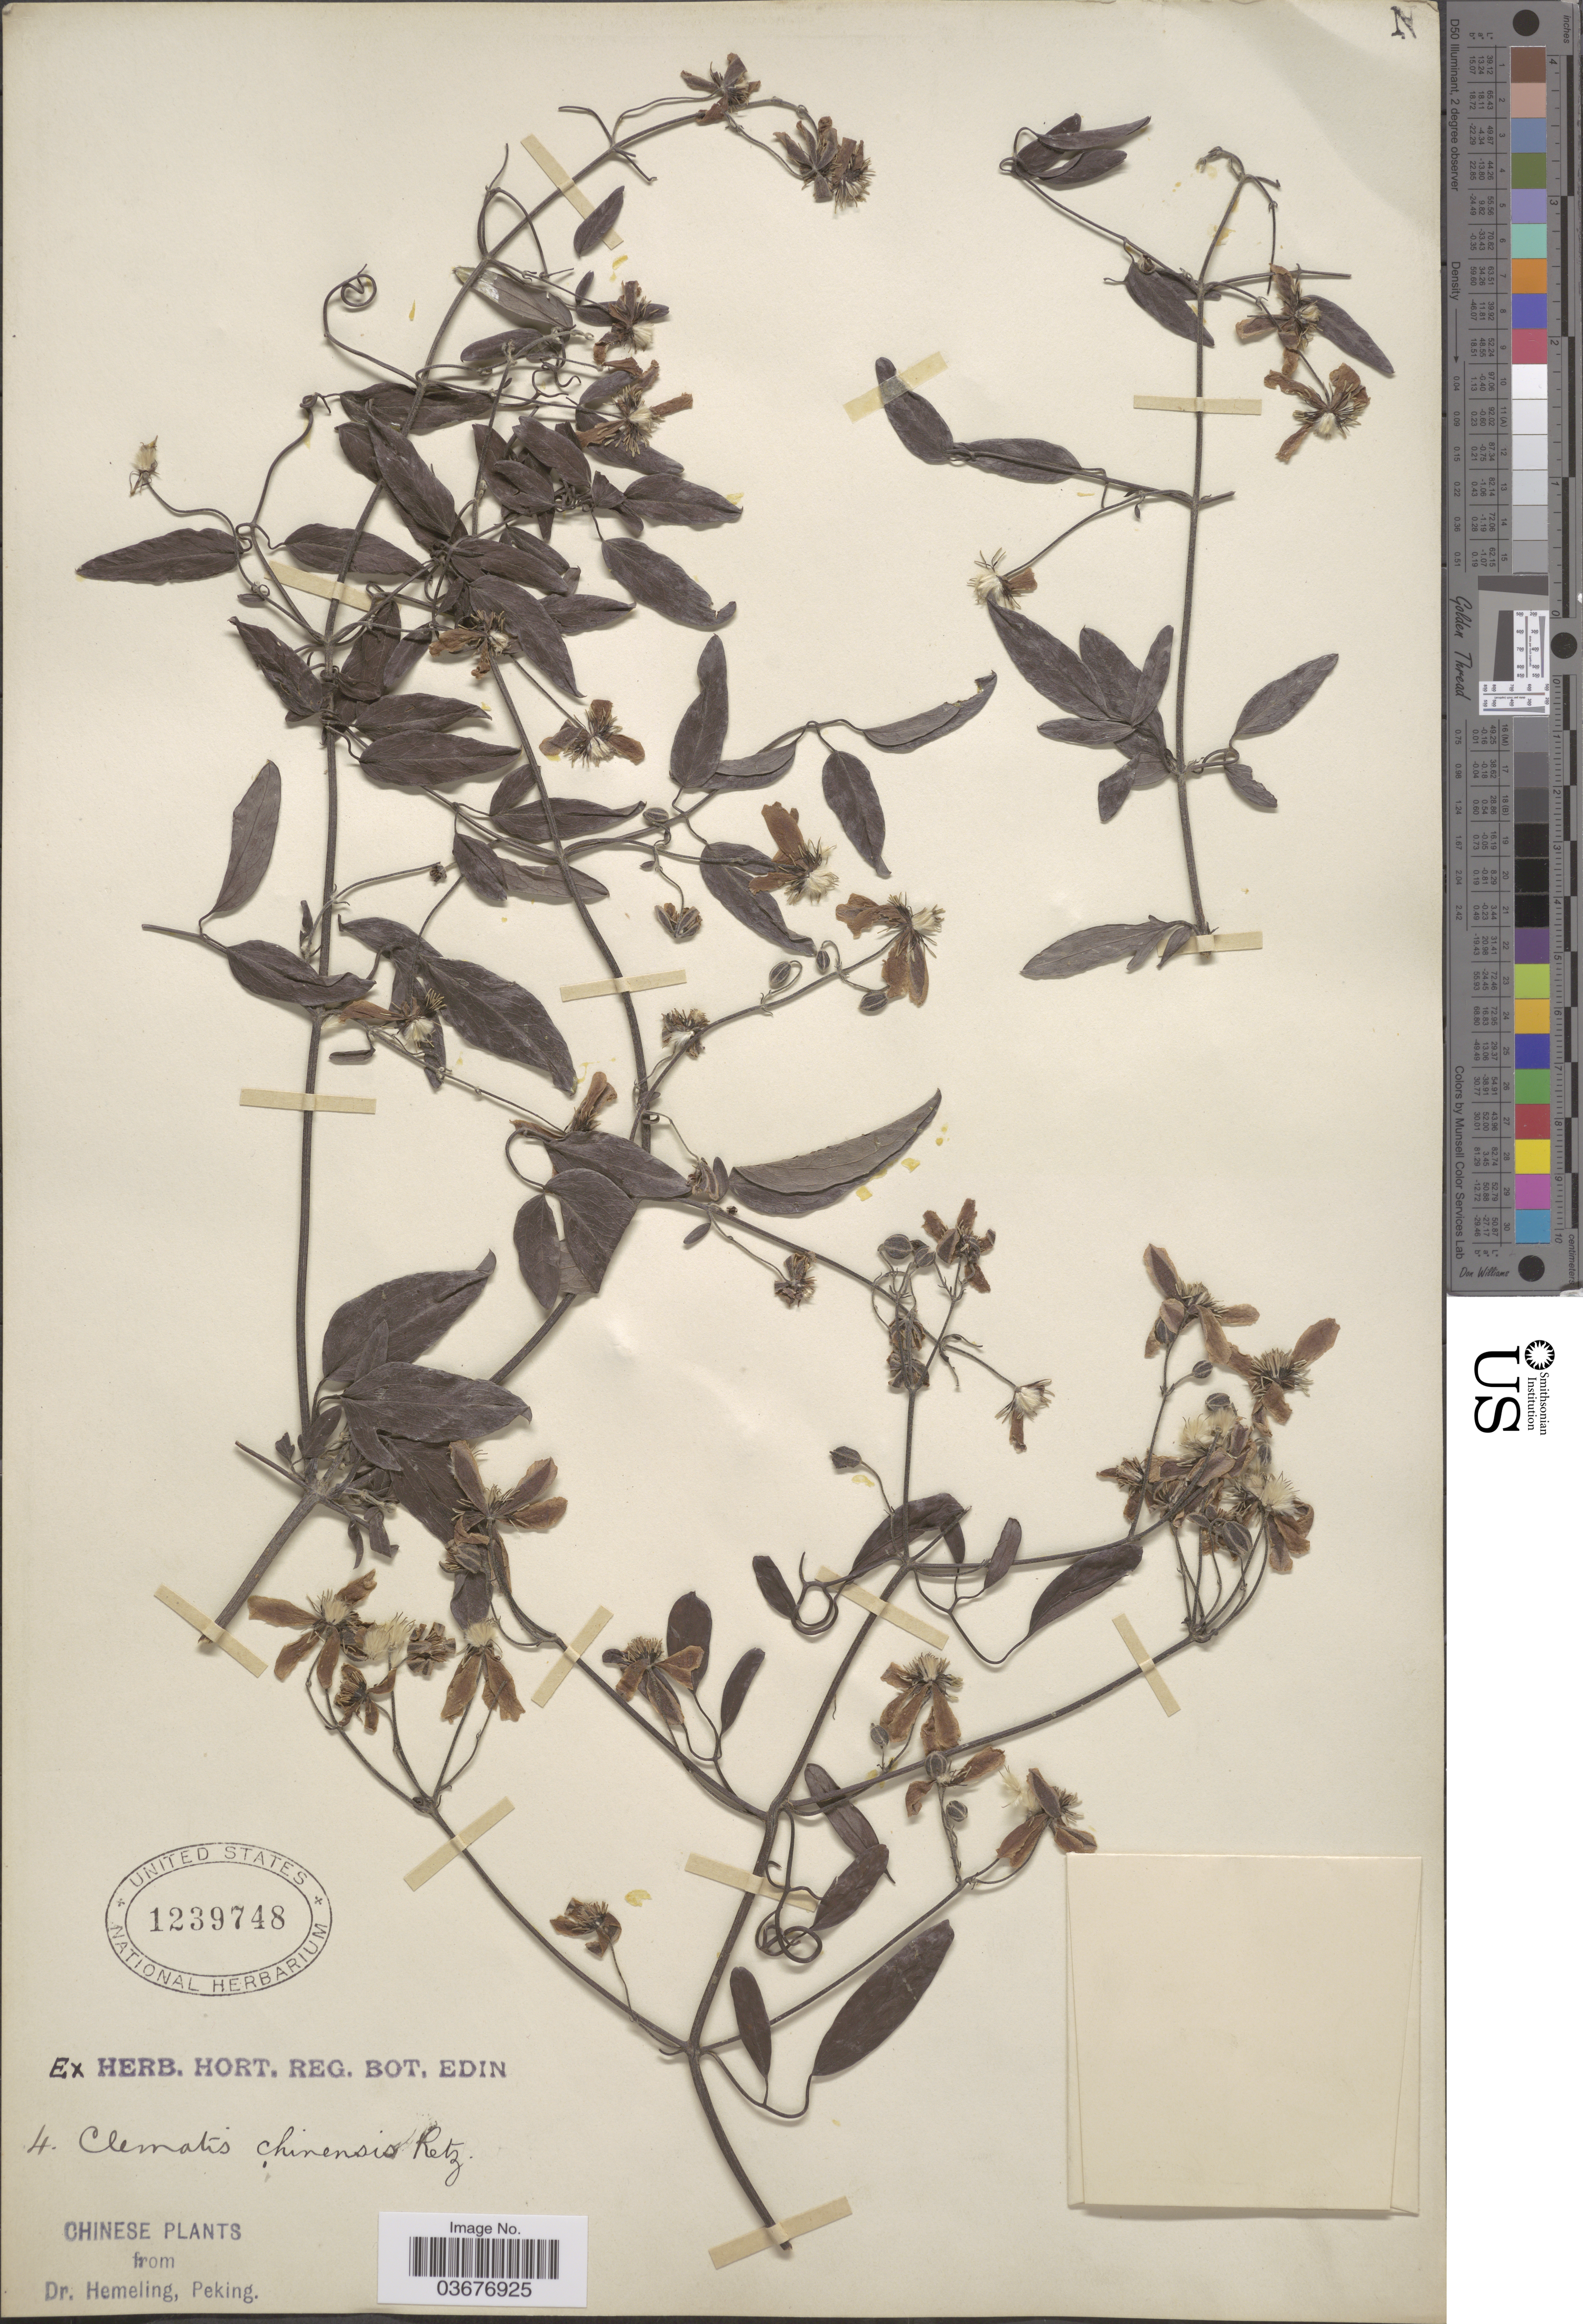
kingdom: Plantae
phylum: Tracheophyta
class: Magnoliopsida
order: Ranunculales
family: Ranunculaceae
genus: Clematis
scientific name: Clematis chinensis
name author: Retz.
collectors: -. Hemeling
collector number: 4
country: China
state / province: Beijing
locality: Peking.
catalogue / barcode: US 1239748